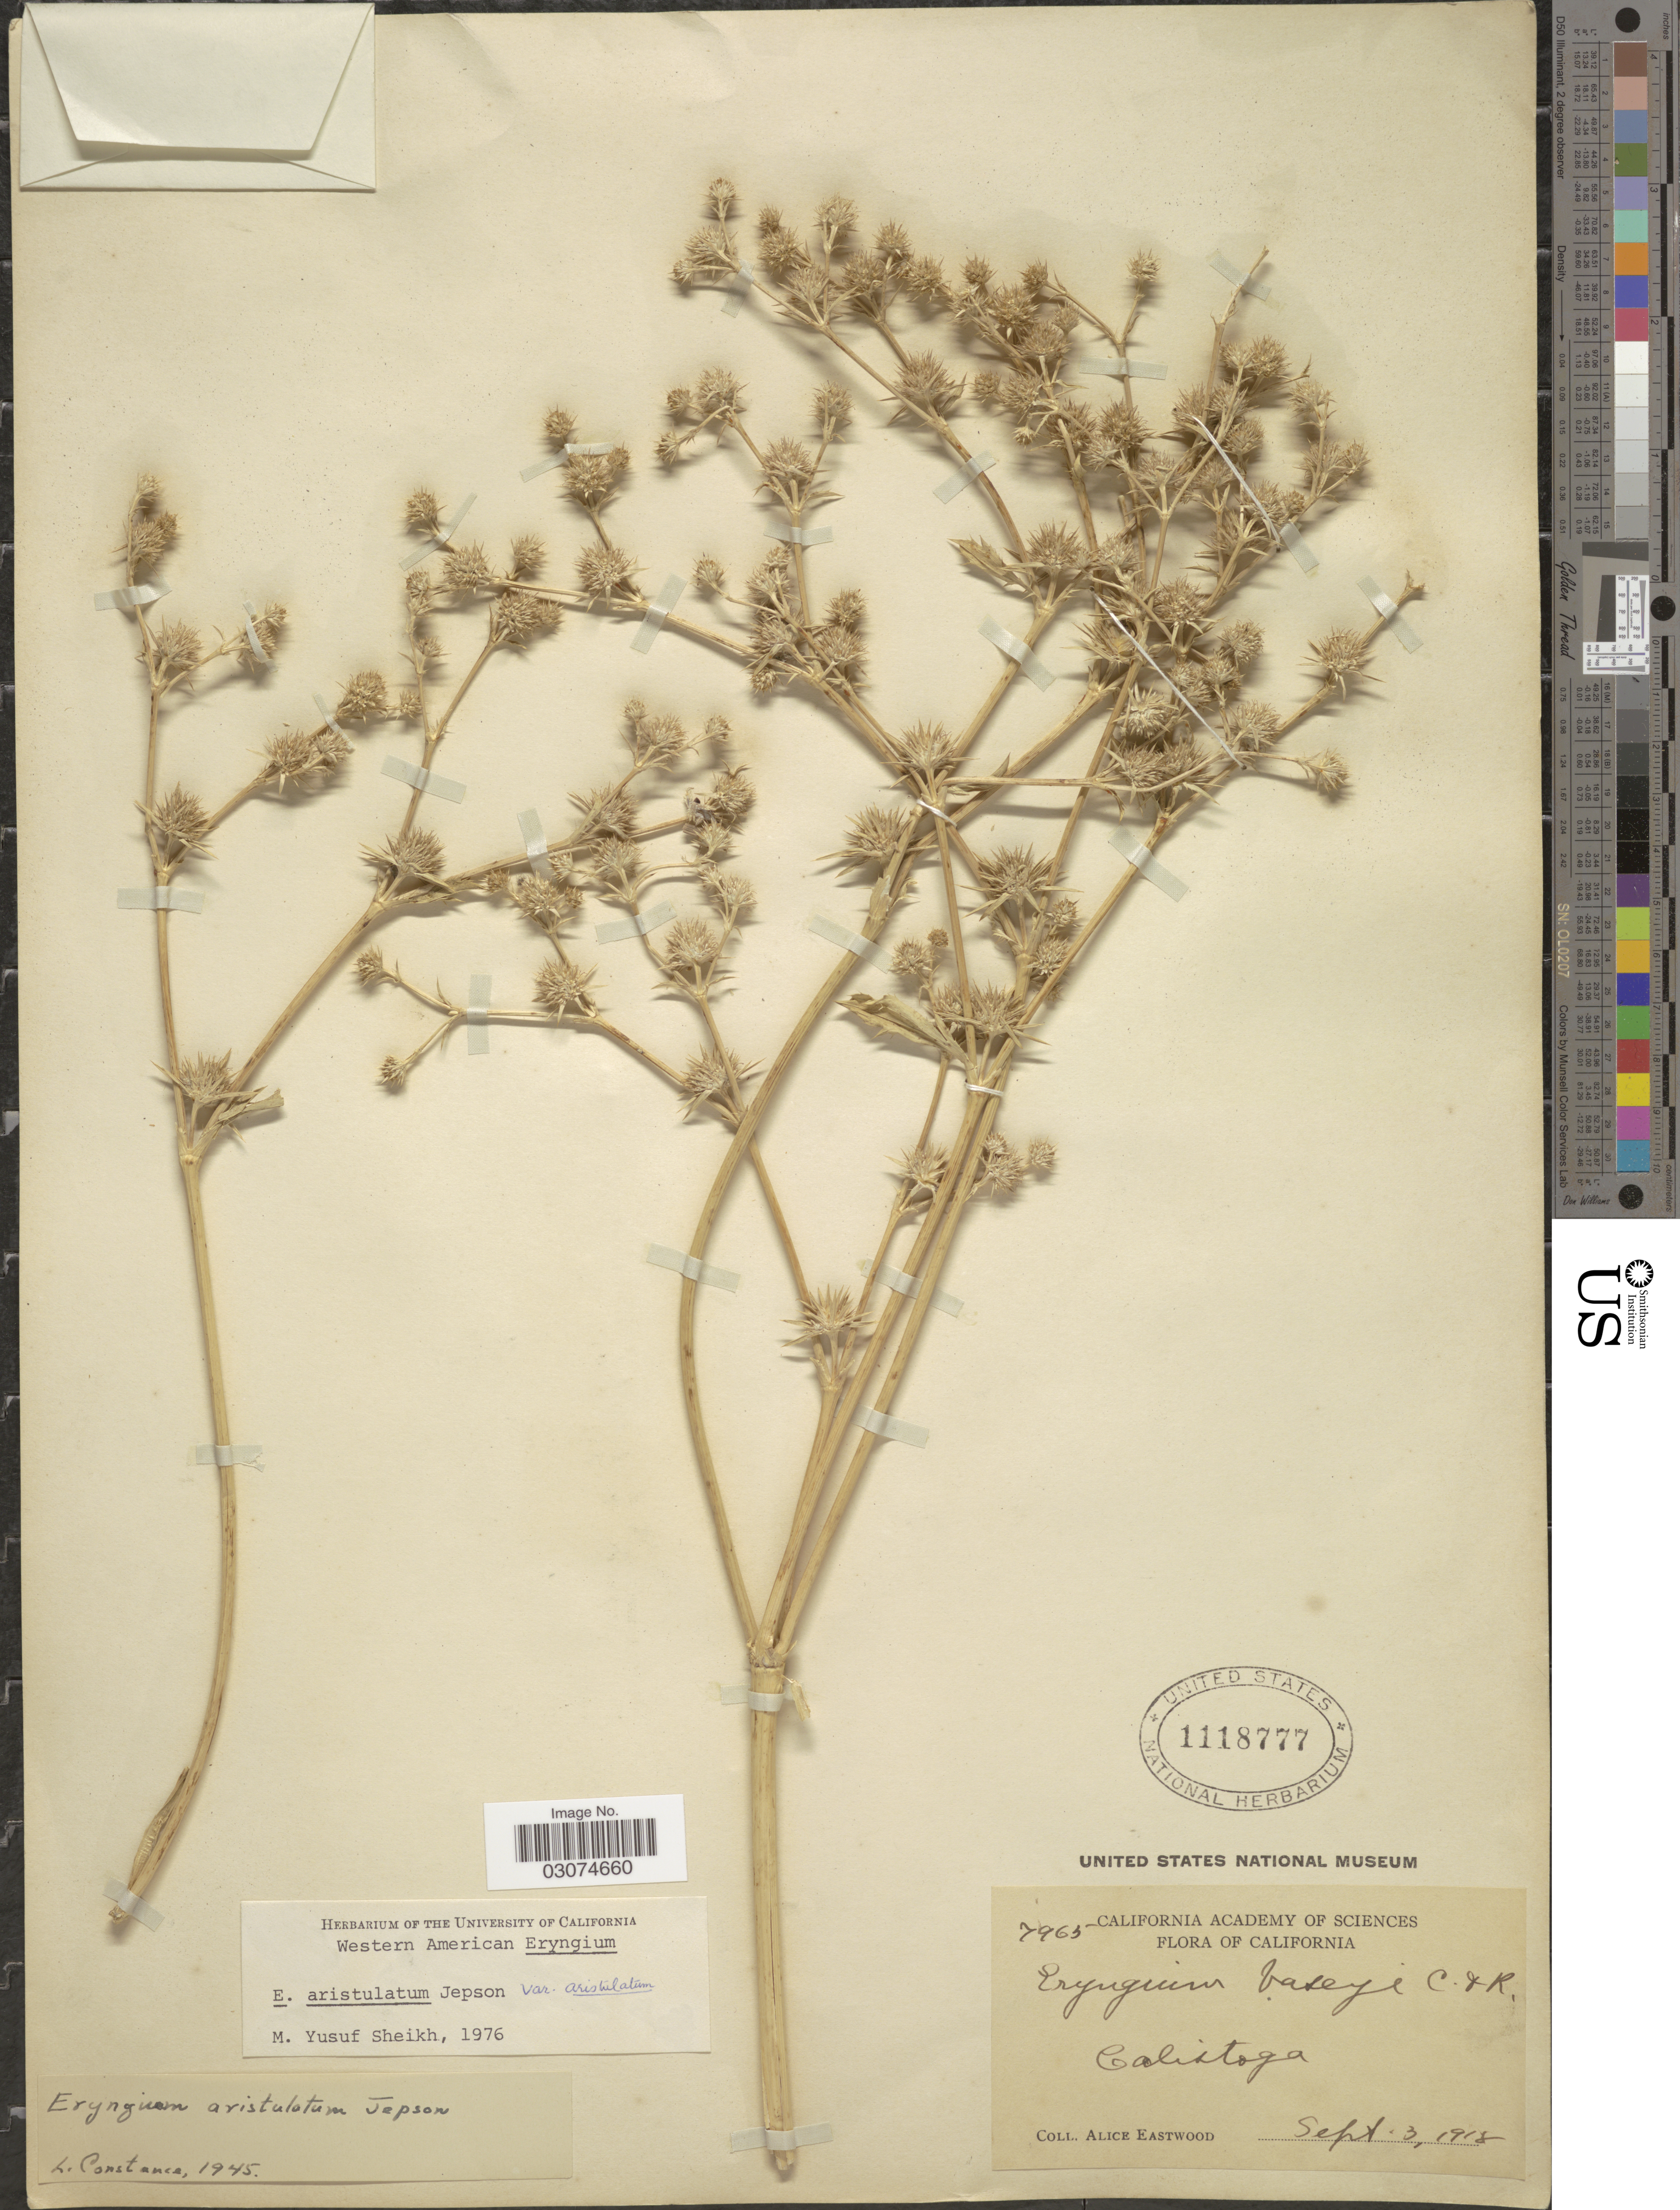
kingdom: Plantae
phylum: Tracheophyta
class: Magnoliopsida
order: Apiales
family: Apiaceae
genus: Eryngium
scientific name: Eryngium aristulatum var. aristulatum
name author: Jeps.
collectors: A. Eastwood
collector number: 7963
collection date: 1918-09-03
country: United States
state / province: California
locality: Calistoga.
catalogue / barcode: US 1118777